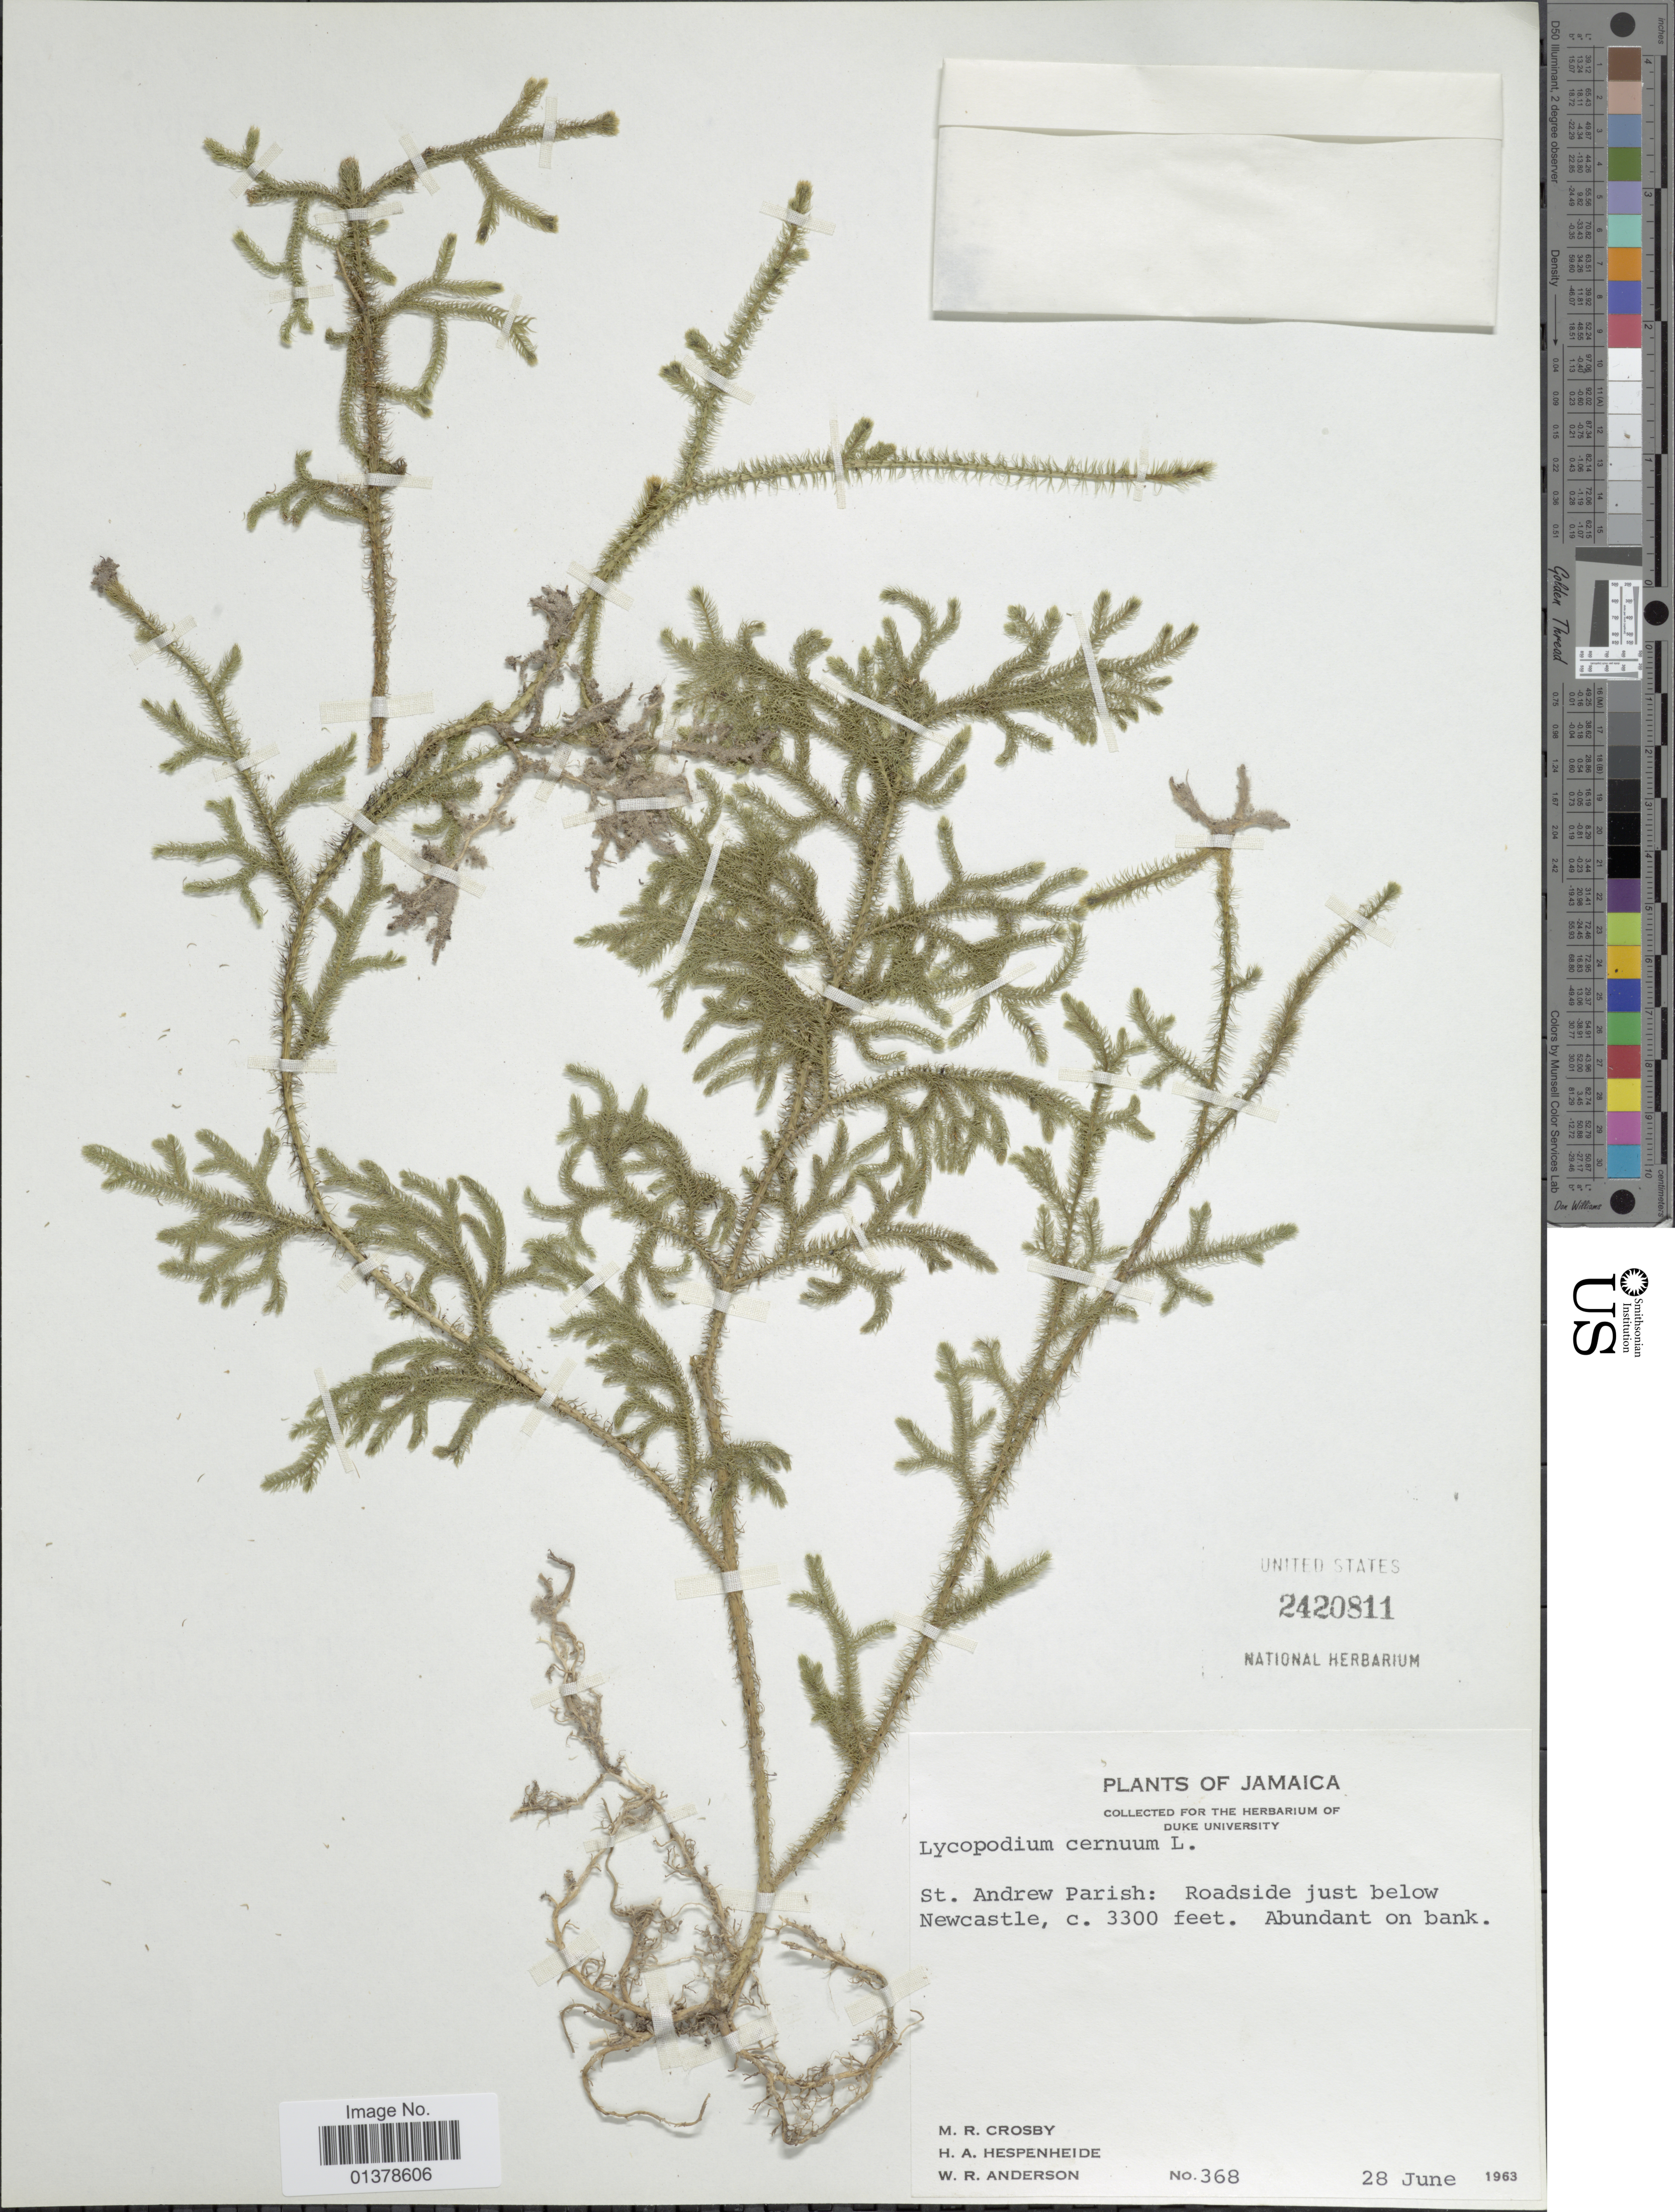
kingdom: Plantae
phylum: Tracheophyta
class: Lycopodiopsida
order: Lycopodiales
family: Lycopodiaceae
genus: Palhinhaea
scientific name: Palhinhaea cernua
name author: (L.) Vasc. & Franco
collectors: M. R. Crosby, H. A. Hespenheide & W. Anderson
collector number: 368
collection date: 1963-06-28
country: Jamaica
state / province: Saint Andrew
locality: Roadside just below Newcastle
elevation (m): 1006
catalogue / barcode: US 2420811